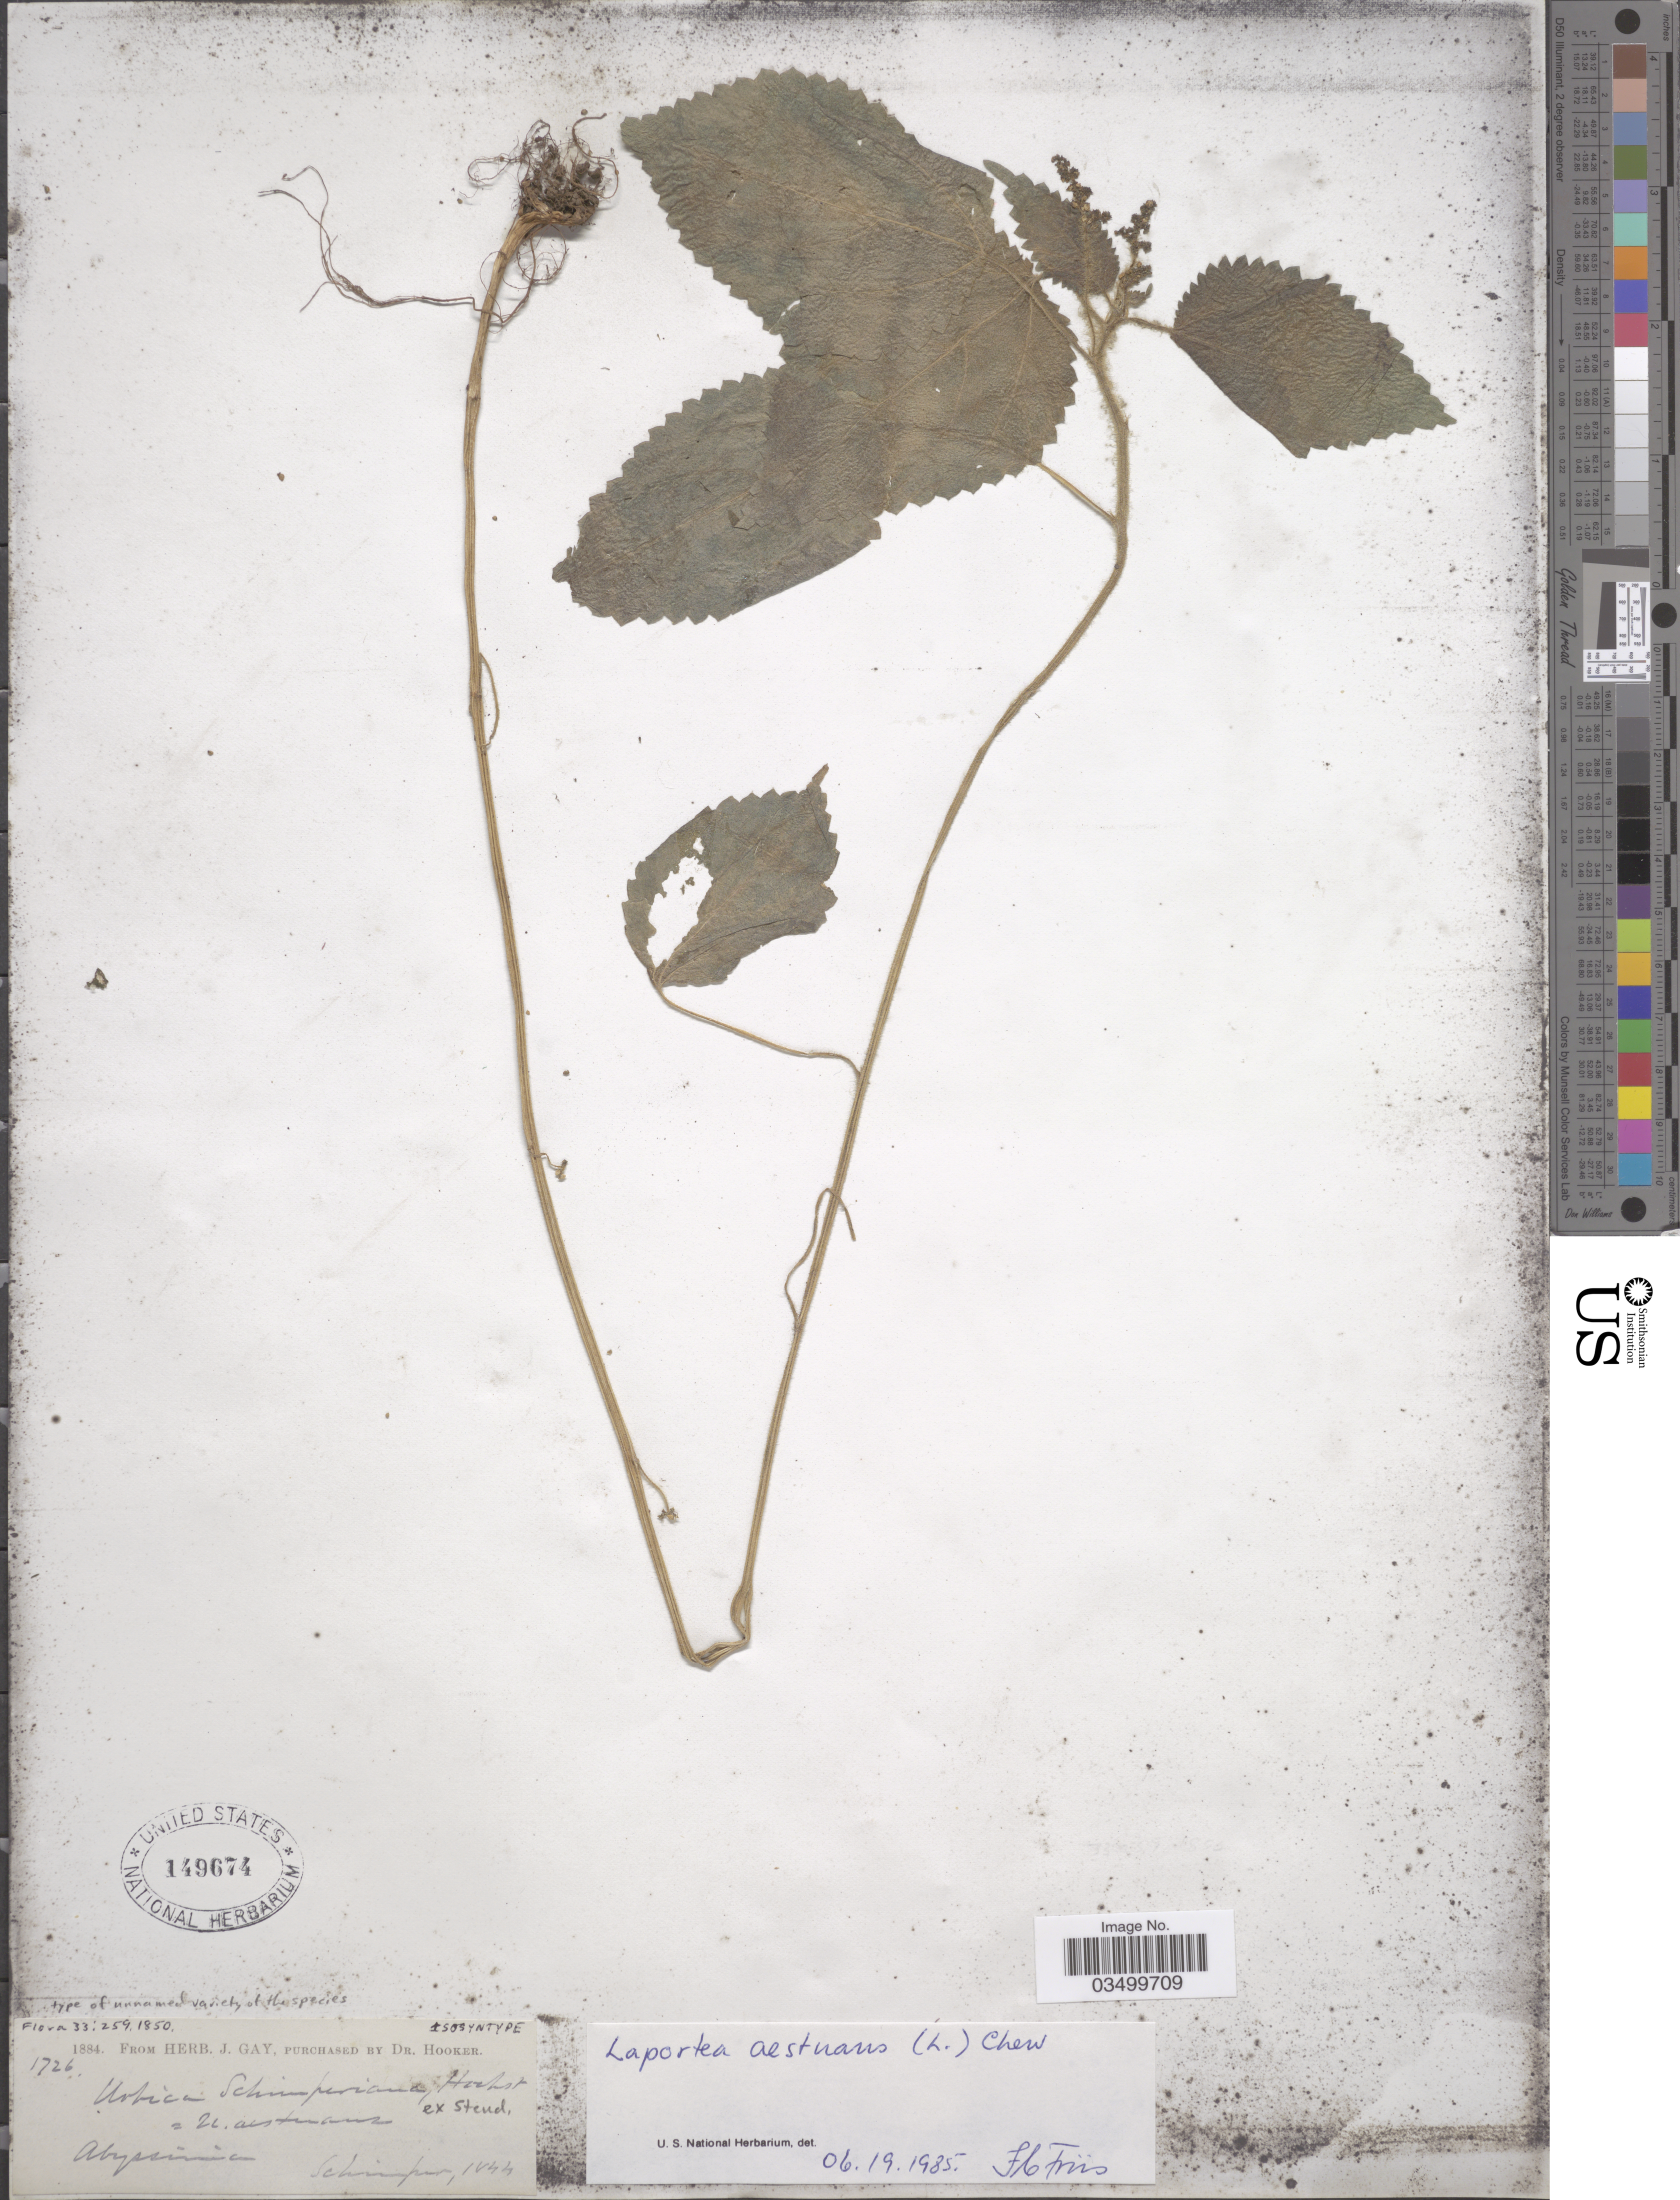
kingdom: Plantae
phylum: Tracheophyta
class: Magnoliopsida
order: Rosales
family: Urticaceae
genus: Laportea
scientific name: Laportea aestuans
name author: (L.) Chew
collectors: -. Schimper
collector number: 1726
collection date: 1844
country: Ethiopia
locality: Abyssinia.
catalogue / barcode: US 149674